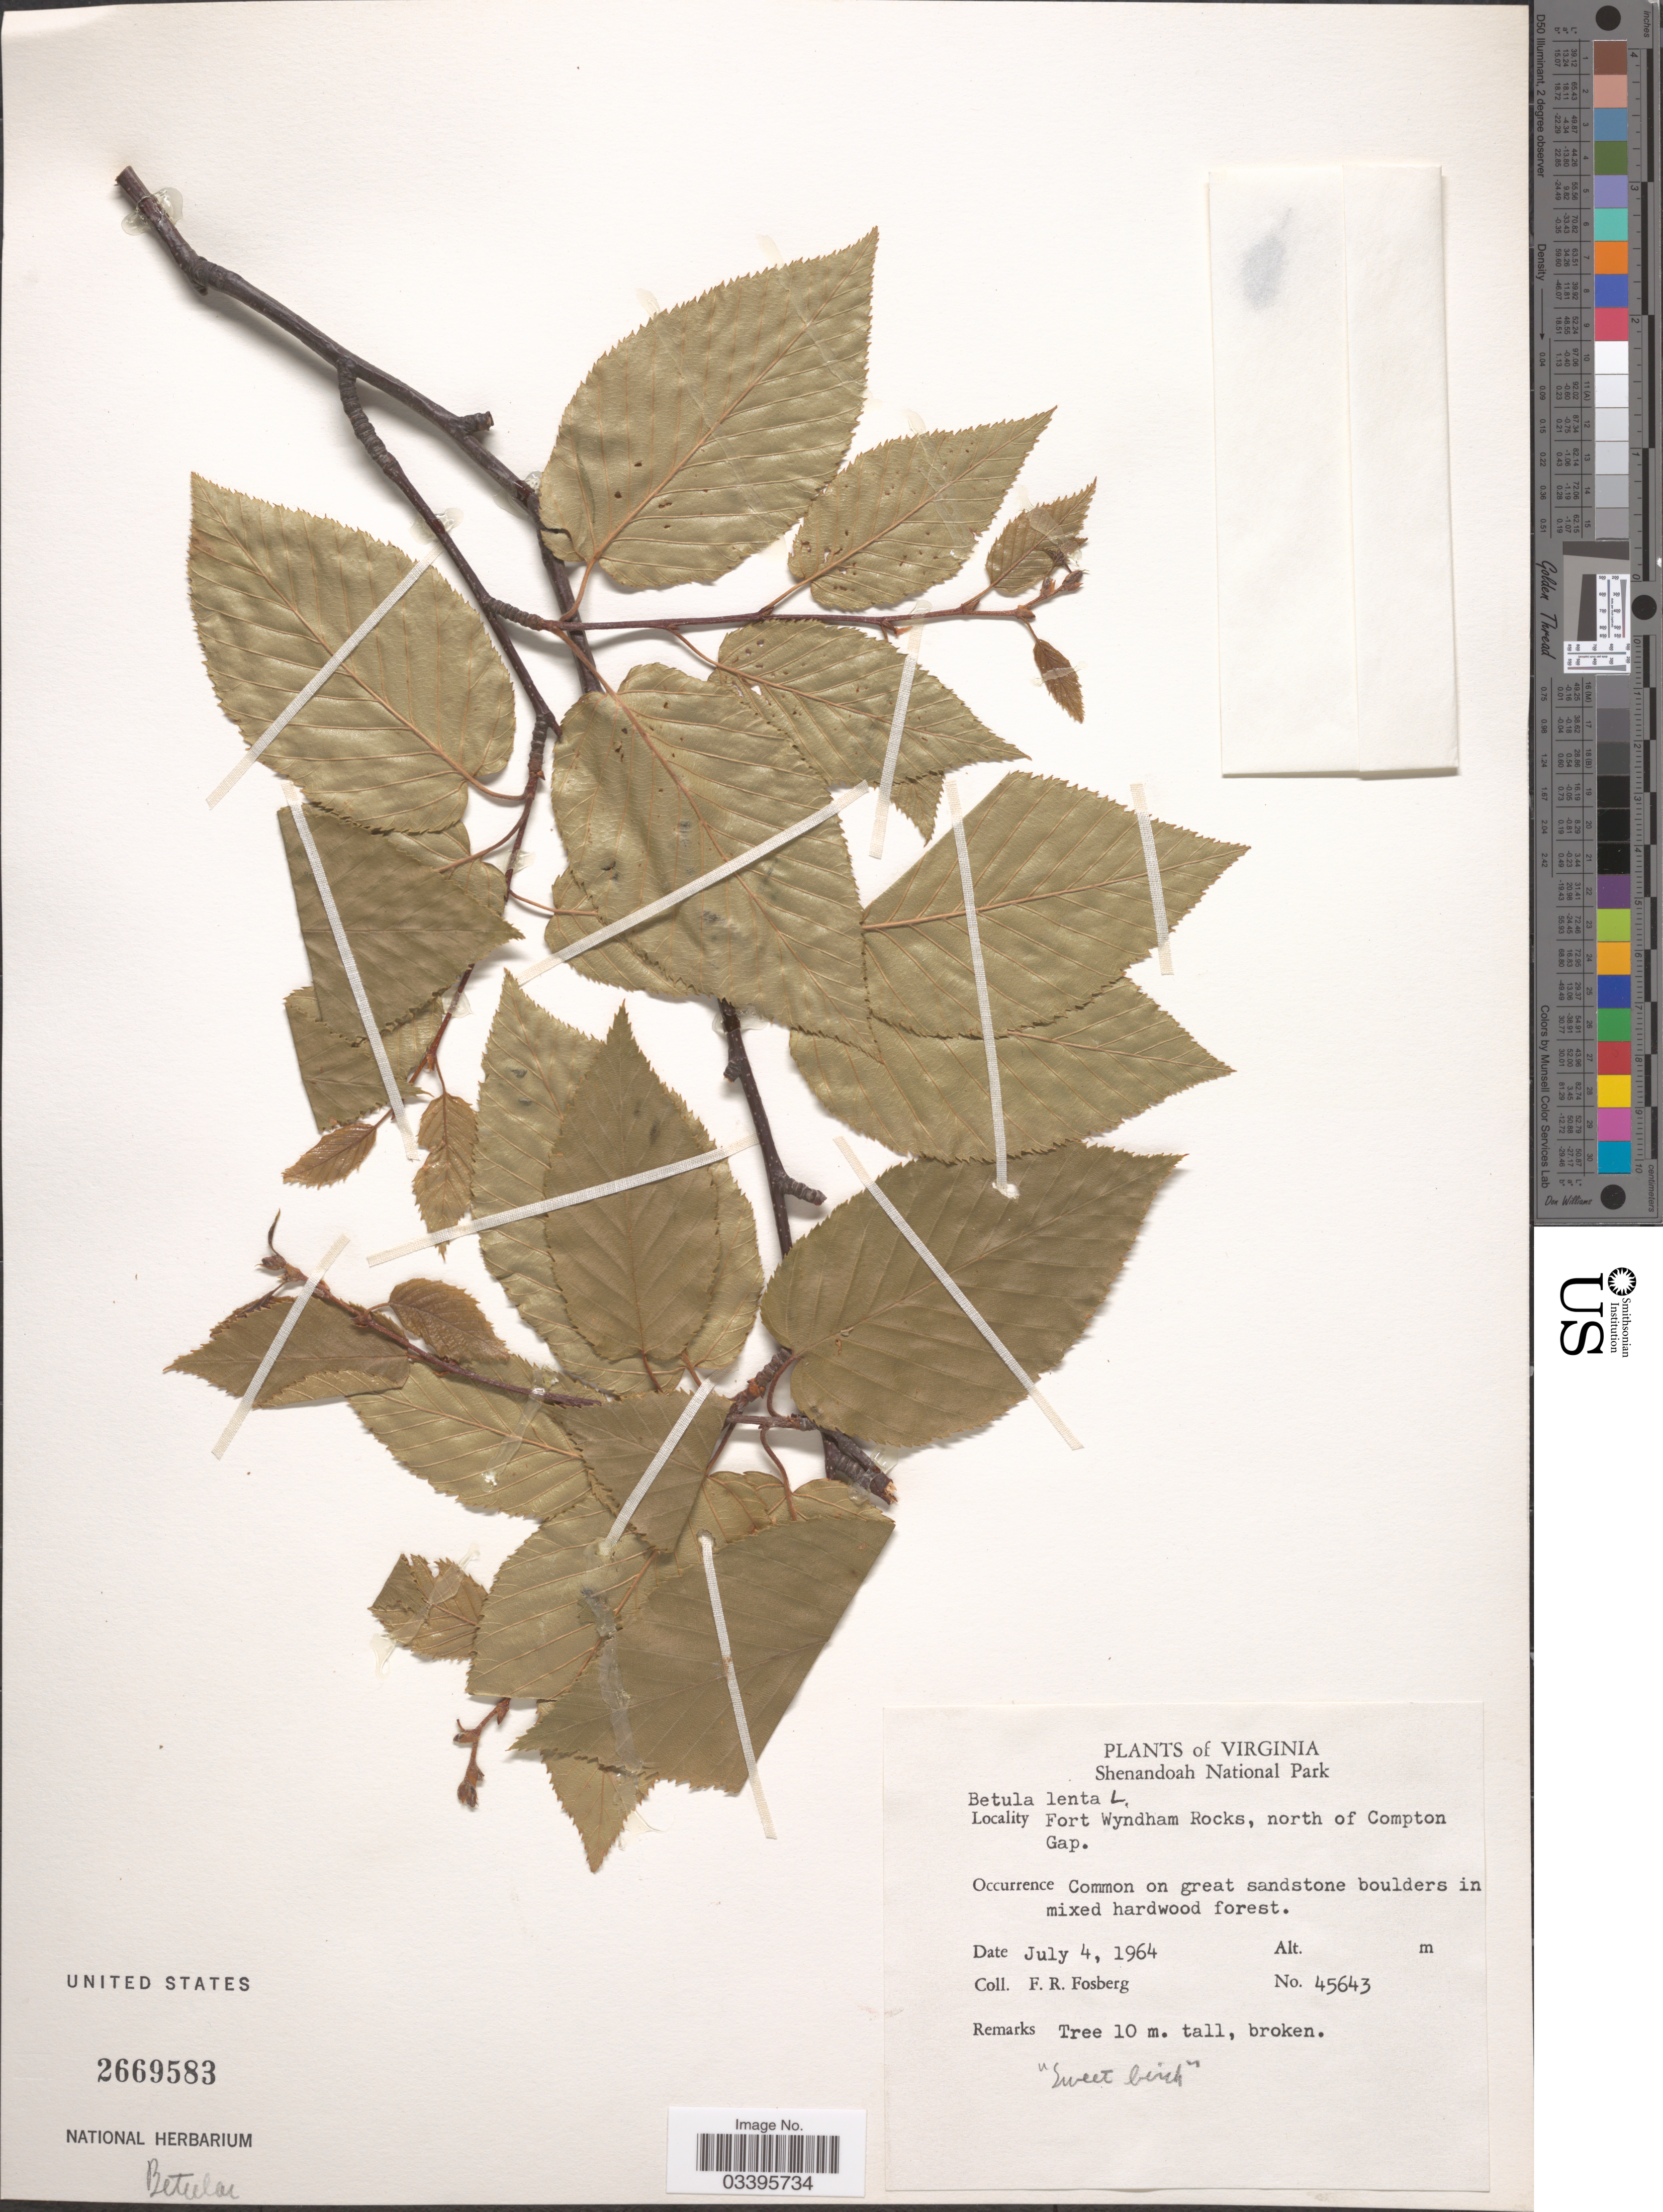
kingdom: Plantae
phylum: Tracheophyta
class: Magnoliopsida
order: Fagales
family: Betulaceae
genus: Betula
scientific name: Betula lenta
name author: L.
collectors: F. R. Fosberg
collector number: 45643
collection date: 1964-07-04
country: United States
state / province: Virginia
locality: Shenandoah National Park. Fort Wyndham Rocks, north of Compton Gap.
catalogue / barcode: US 2669583